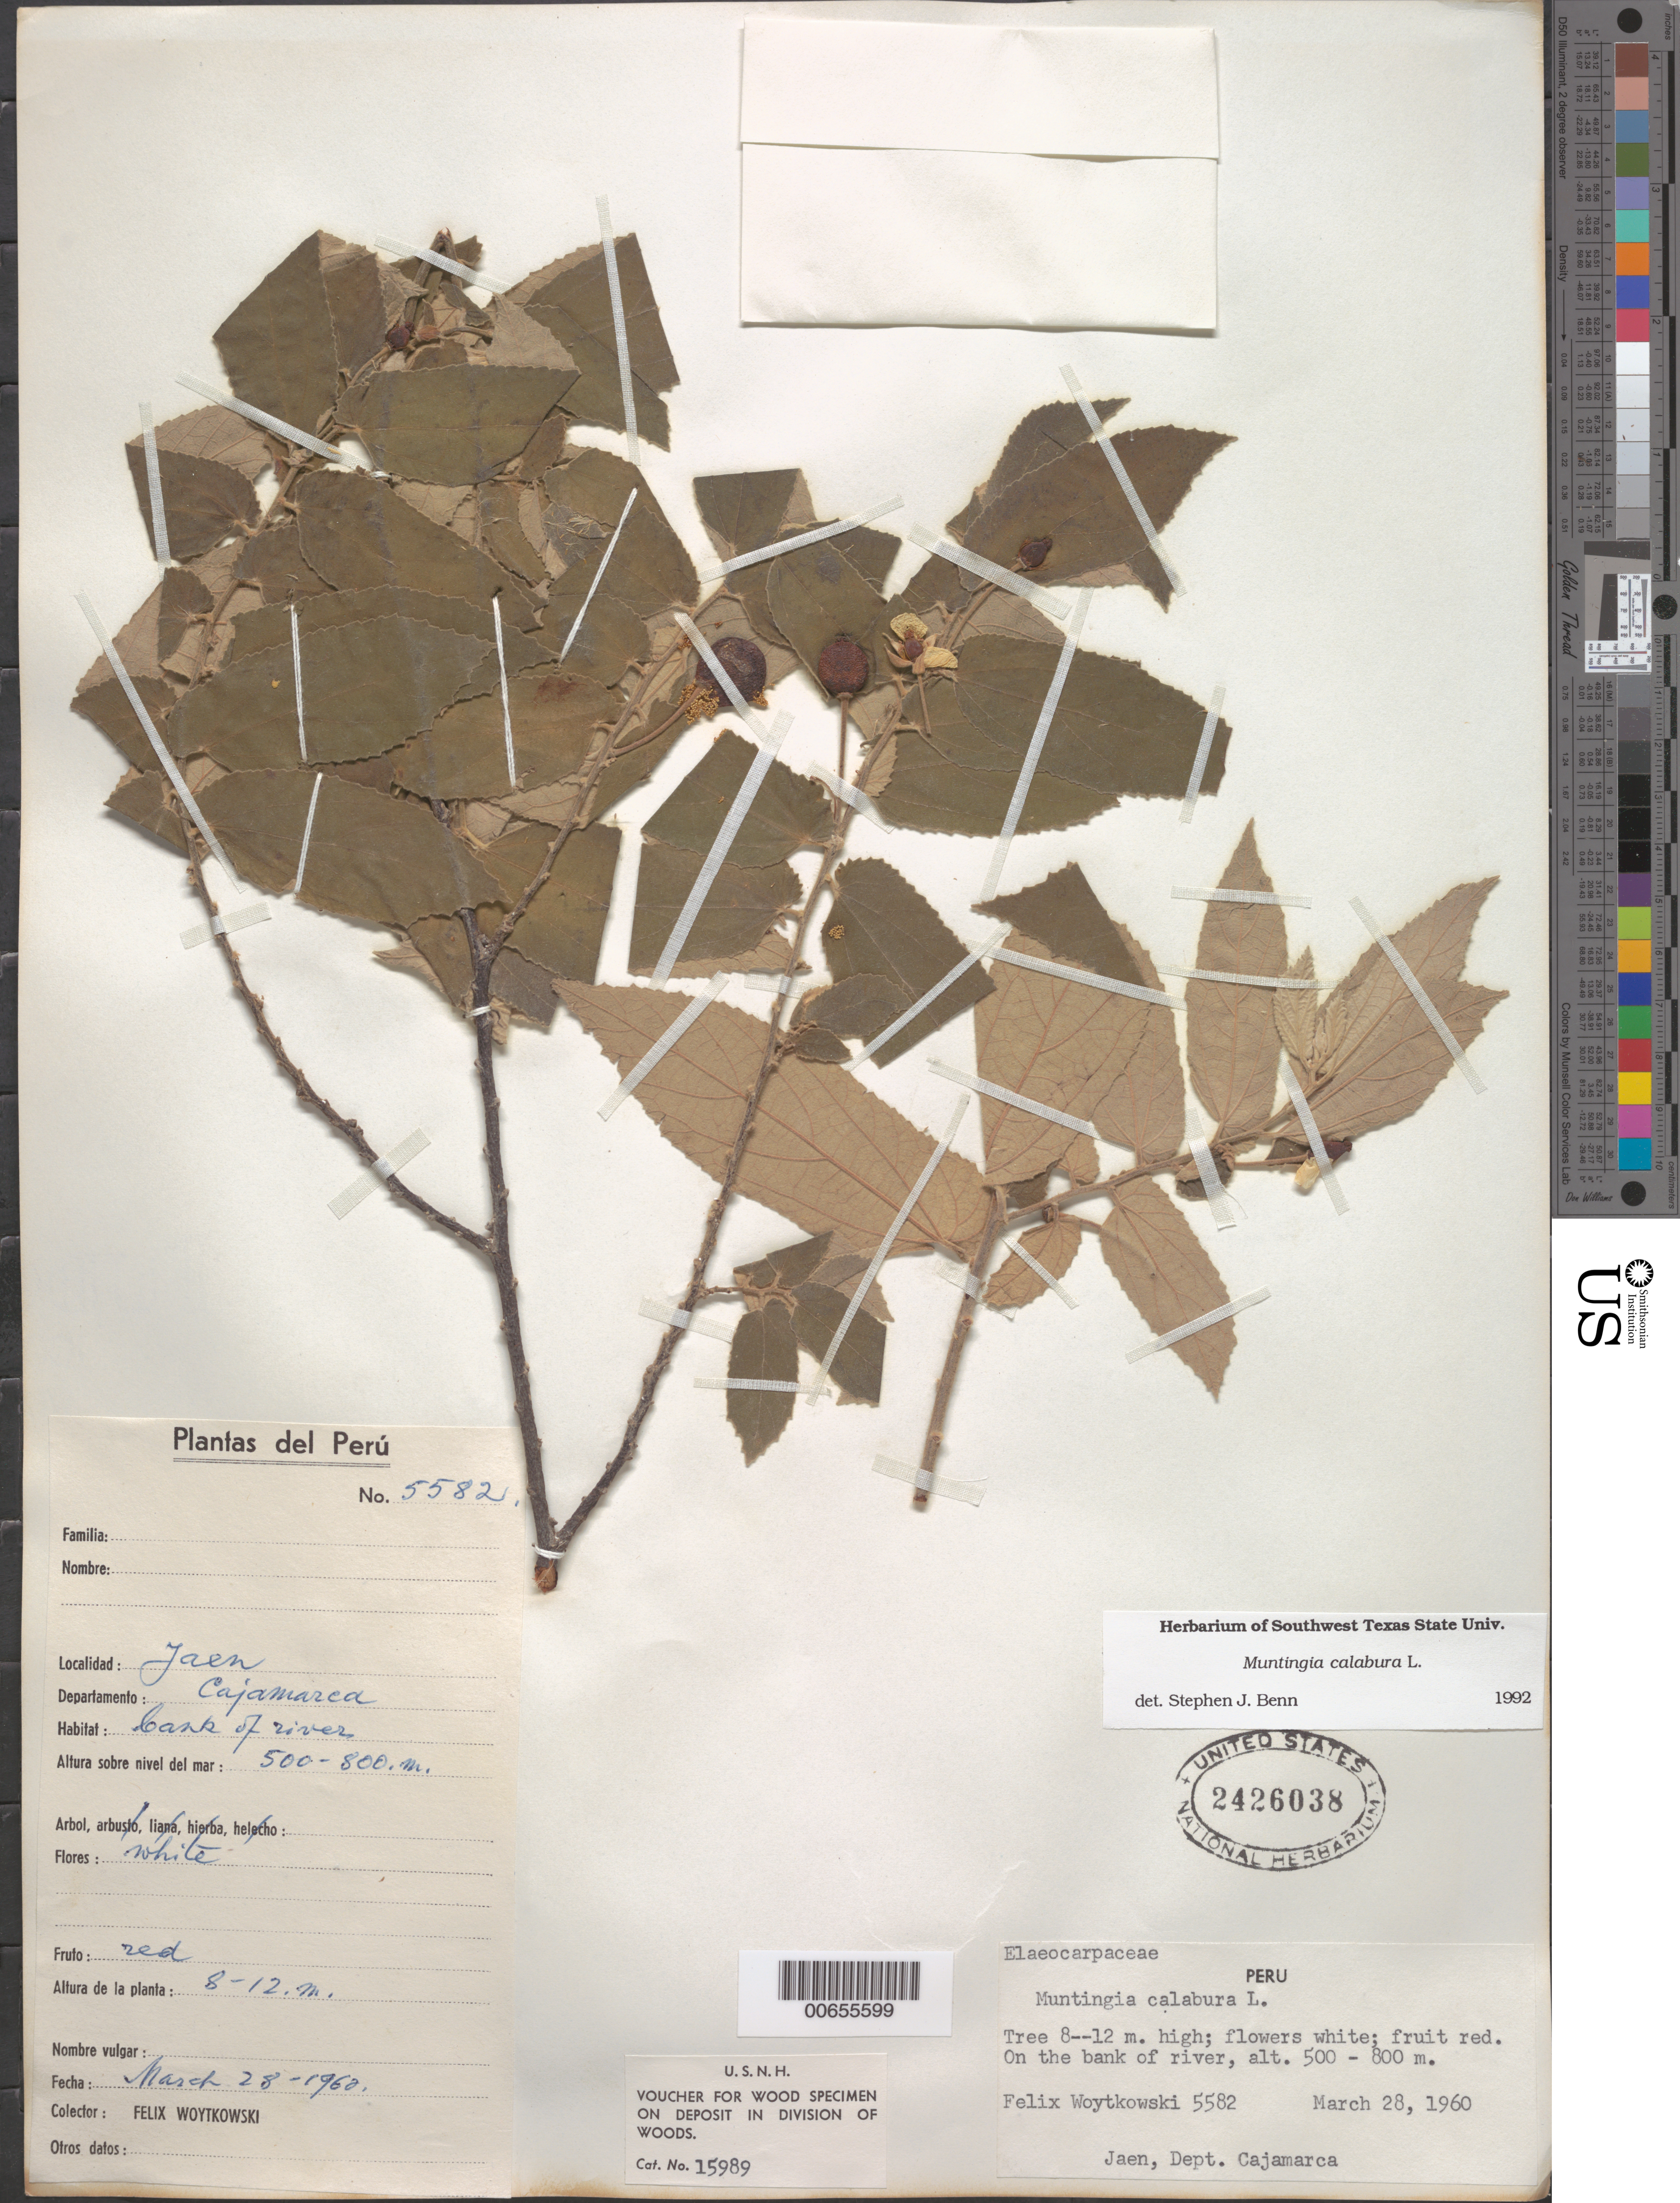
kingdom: Plantae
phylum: Tracheophyta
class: Magnoliopsida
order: Malvales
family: Muntingiaceae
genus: Muntingia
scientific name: Muntingia calabura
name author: L.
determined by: Benn, S. J.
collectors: F. Woytkowski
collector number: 5582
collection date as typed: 28 Mar 1960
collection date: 1960-03-28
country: Peru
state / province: Cajamarca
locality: Jaén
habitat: Bank of river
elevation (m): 500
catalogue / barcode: US 2426038